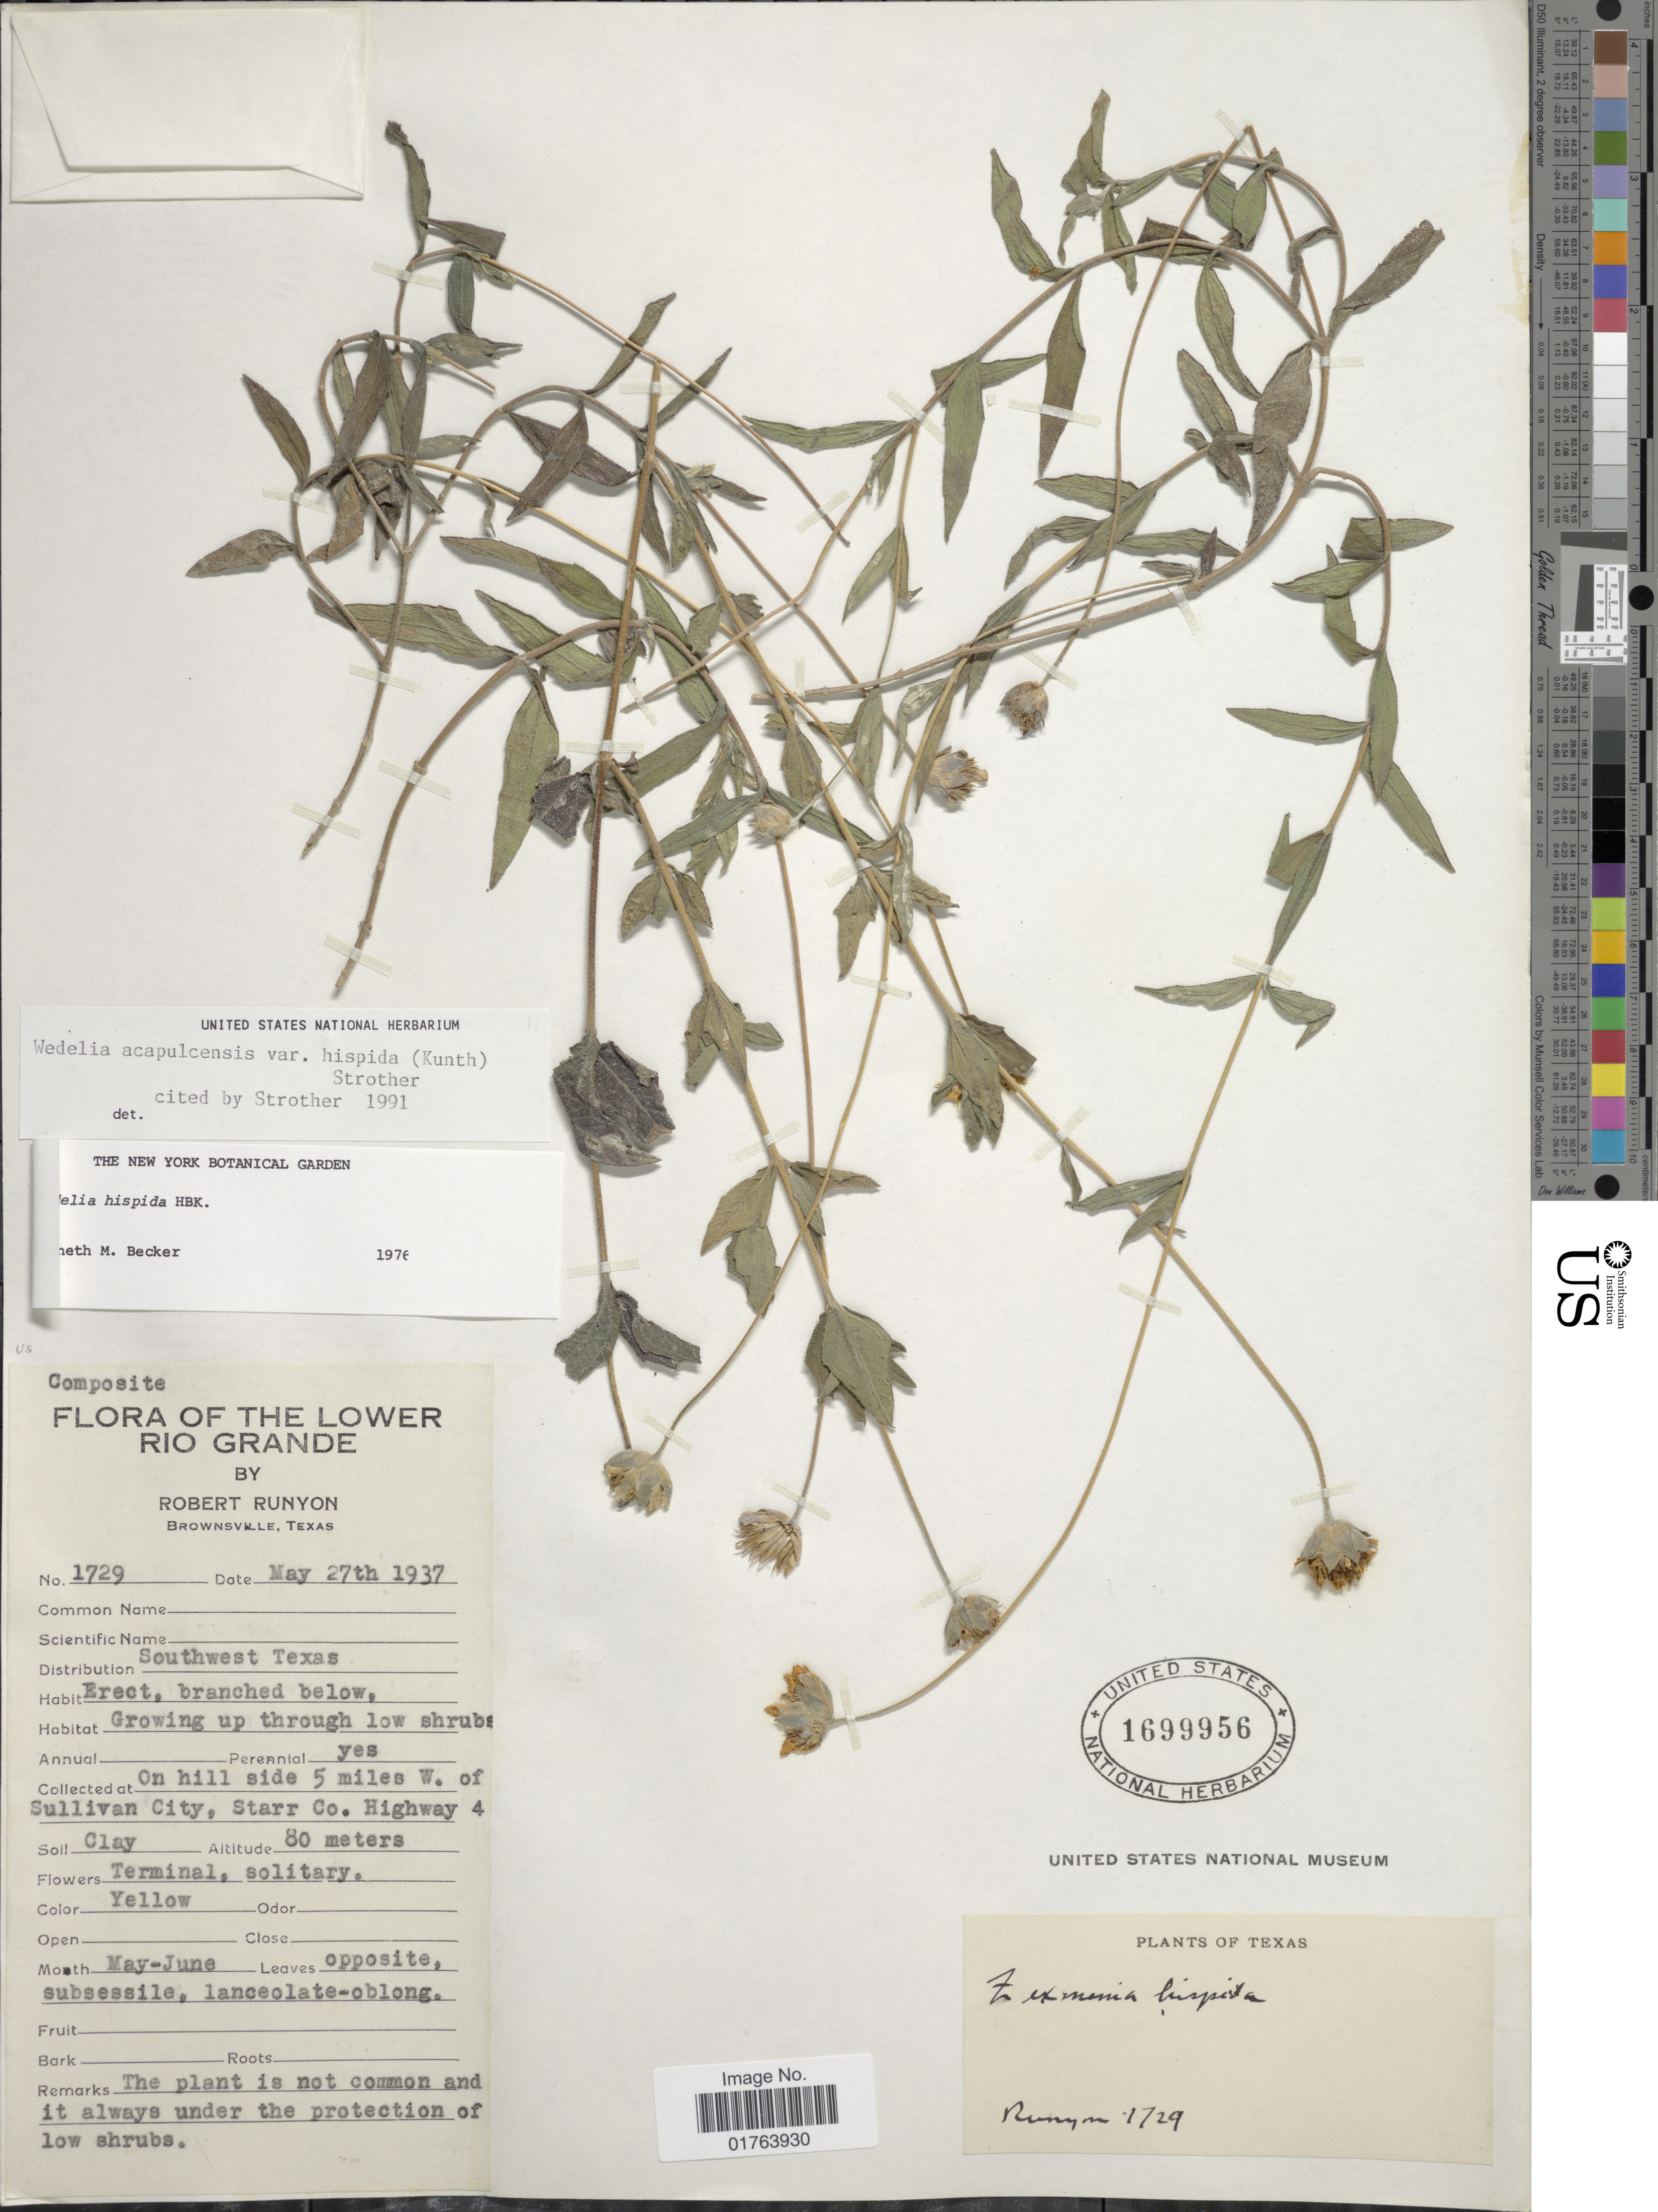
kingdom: Plantae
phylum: Tracheophyta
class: Magnoliopsida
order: Asterales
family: Asteraceae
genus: Wedelia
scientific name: Wedelia acapulcensis var. hispida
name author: (Kunth) Strother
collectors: R. Runyon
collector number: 1729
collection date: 1937-05-27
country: United States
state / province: Texas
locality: On hill side 5 miles W. of Sullivan City, Starr Co. Highway 4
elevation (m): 80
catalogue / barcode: US 1699956